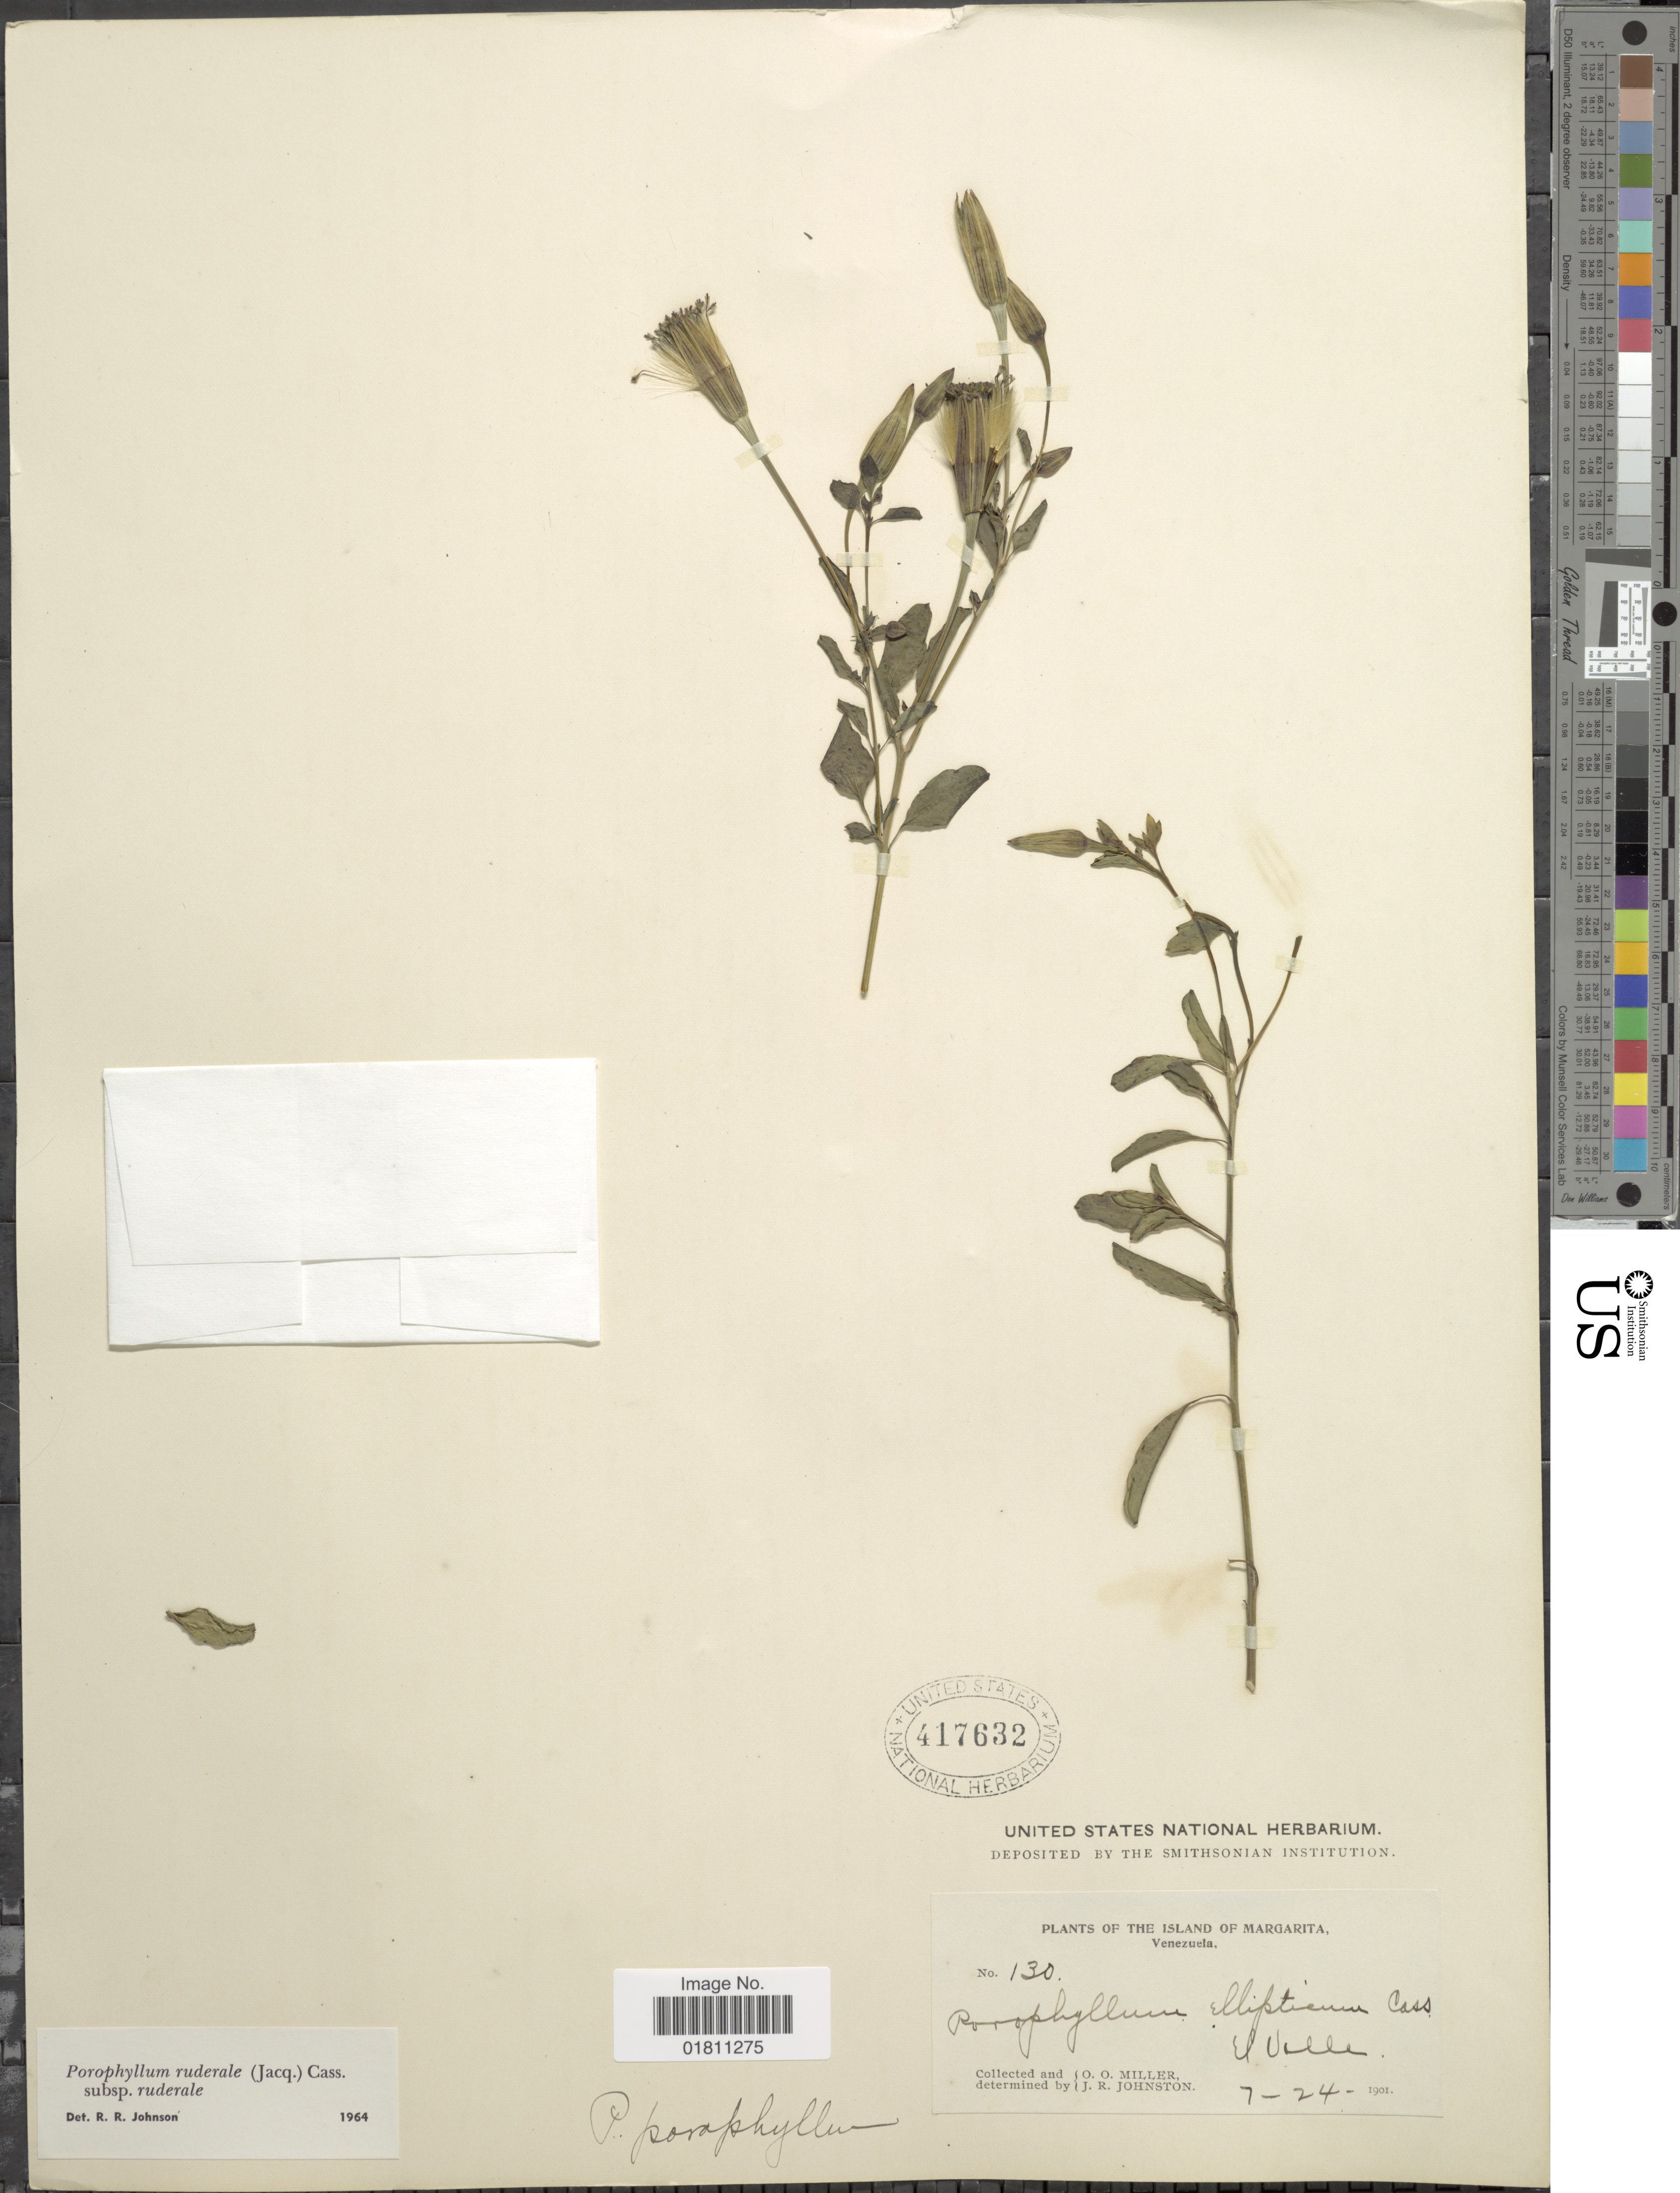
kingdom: Plantae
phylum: Tracheophyta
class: Magnoliopsida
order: Asterales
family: Asteraceae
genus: Porophyllum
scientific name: Porophyllum ruderale subsp. ruderale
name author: (Jacq.) Cass.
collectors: O. O. Miller & J. Johnston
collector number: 130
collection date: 1901-07-24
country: Venezuela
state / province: Nueva Esparta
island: Margarita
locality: Island of Margarita. El Valle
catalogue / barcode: US 417632